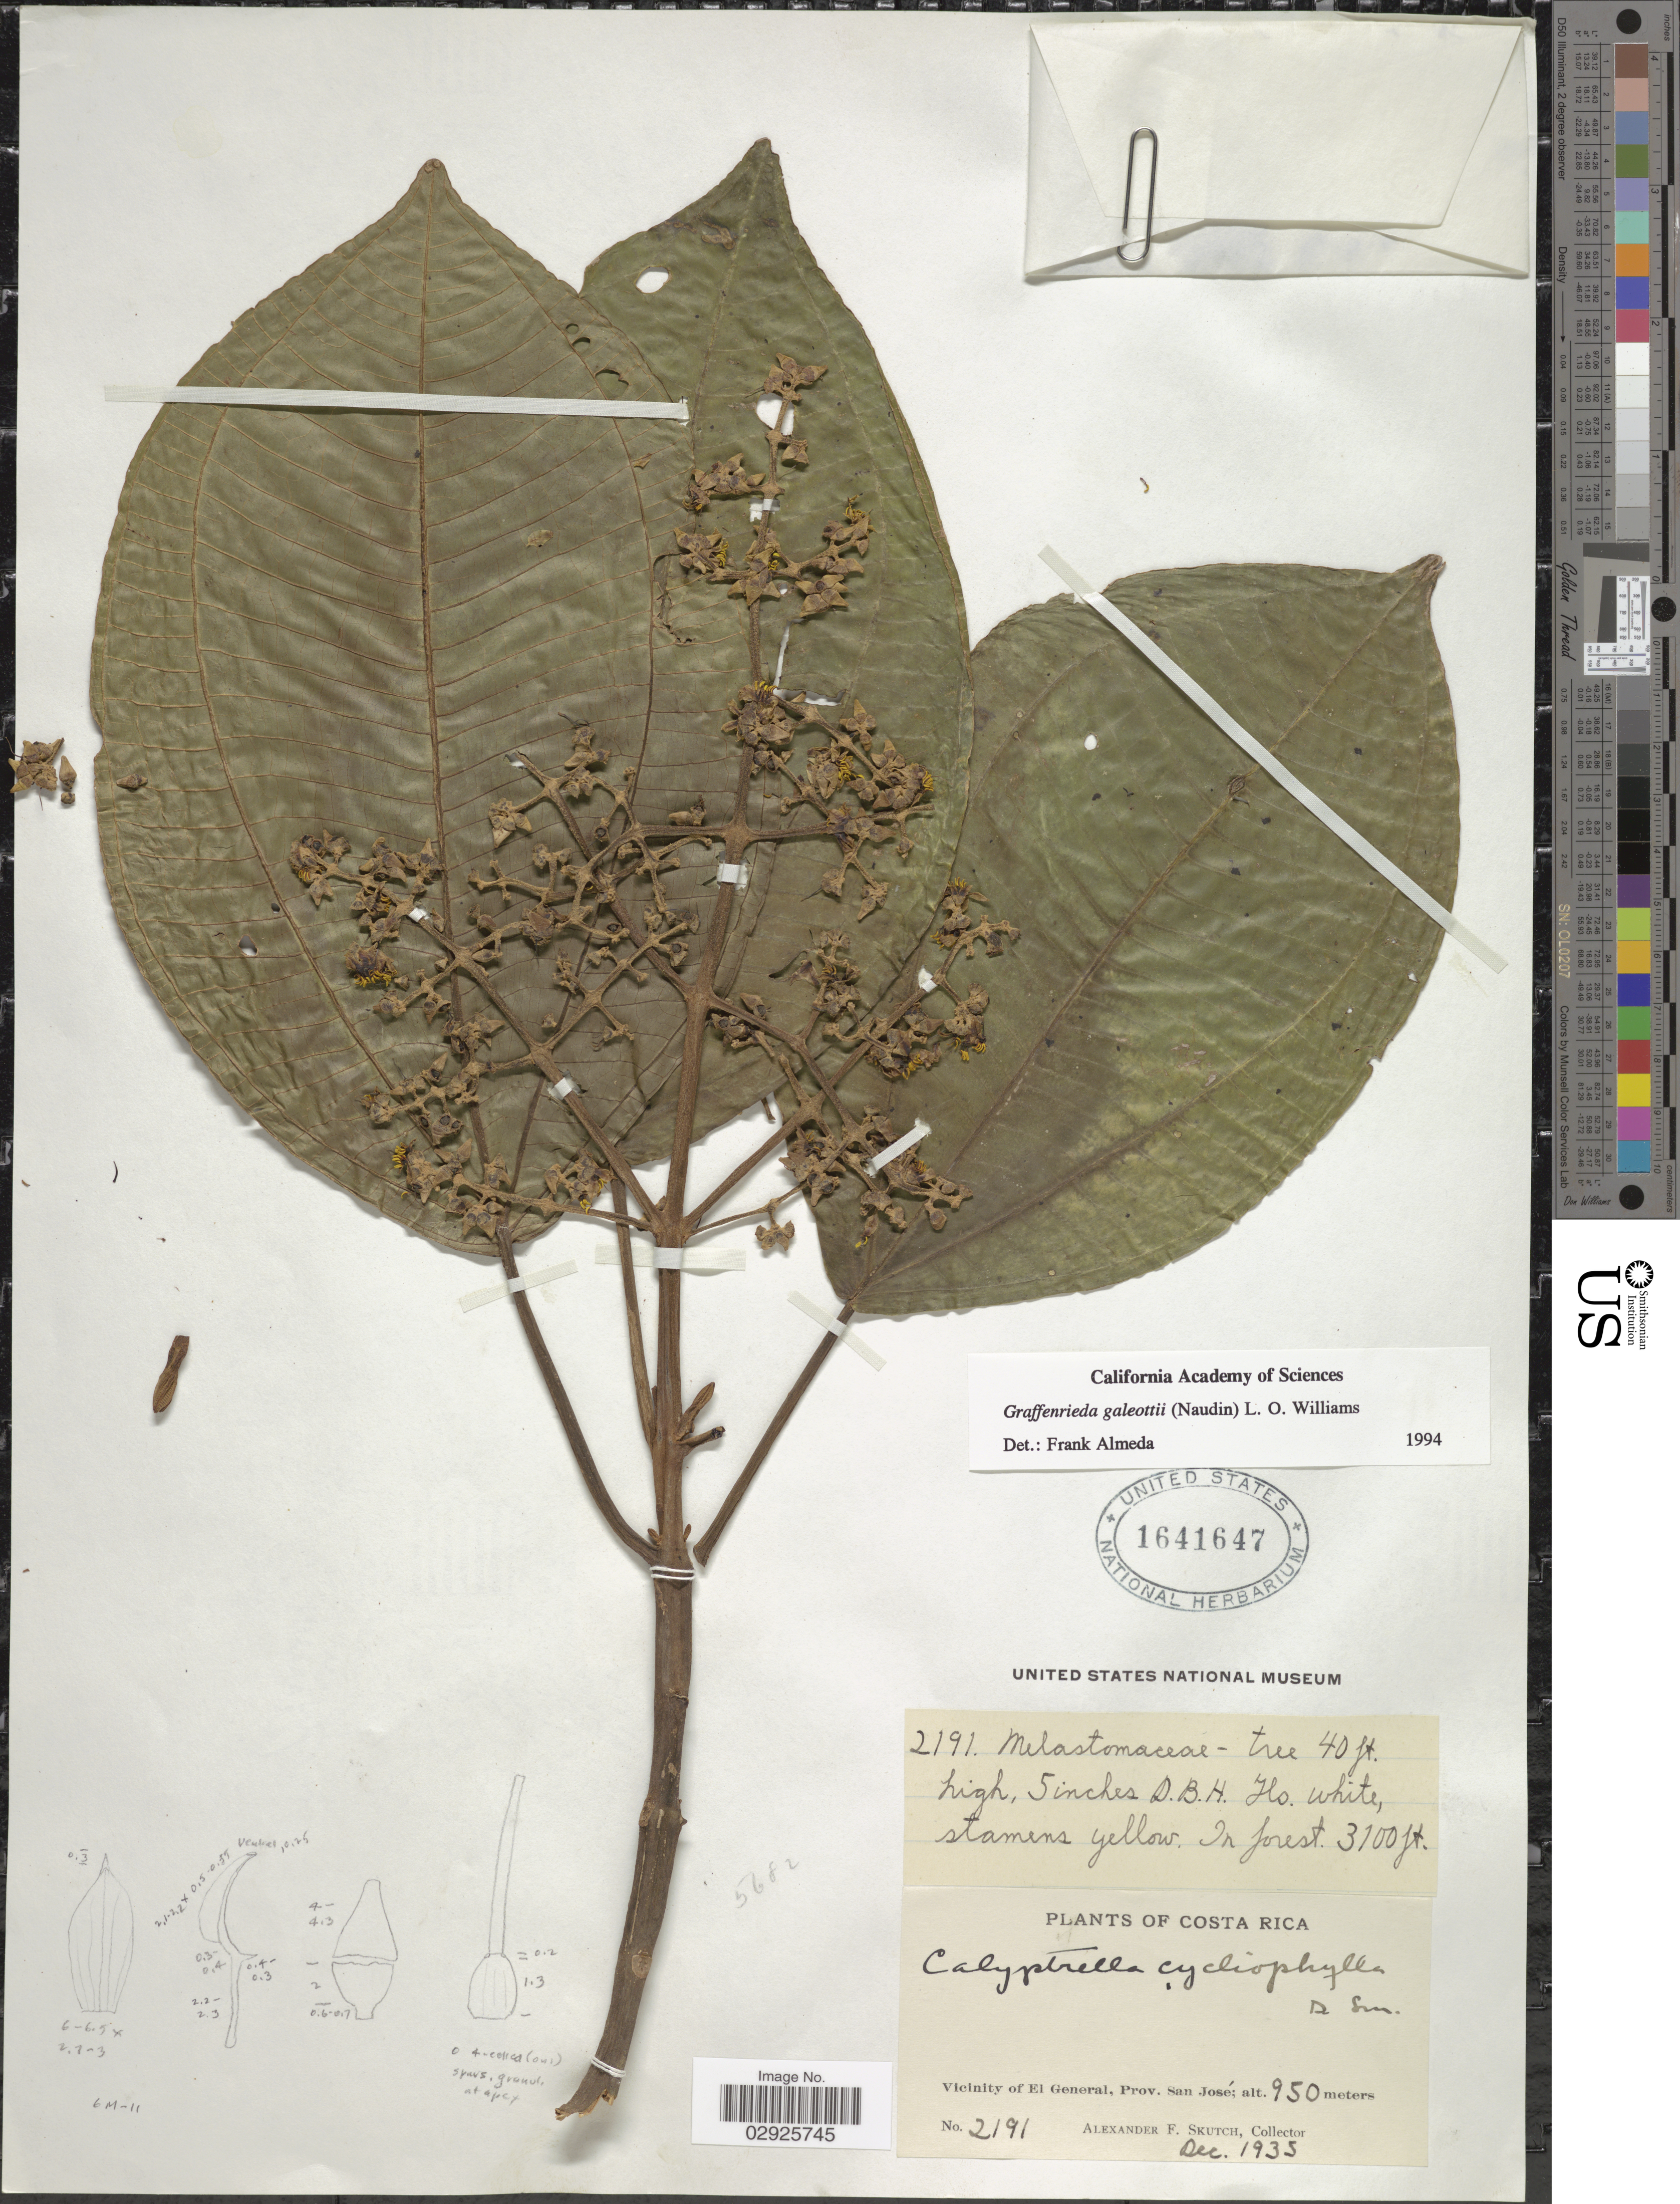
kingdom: Plantae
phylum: Tracheophyta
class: Magnoliopsida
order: Myrtales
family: Melastomataceae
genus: Graffenrieda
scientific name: Graffenrieda galeottii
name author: (Naudin) L.O. Williams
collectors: A. F. Skutch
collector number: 2191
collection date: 1935-12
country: Costa Rica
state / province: San José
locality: Vicinity of El General.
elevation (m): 950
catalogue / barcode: US 1641647